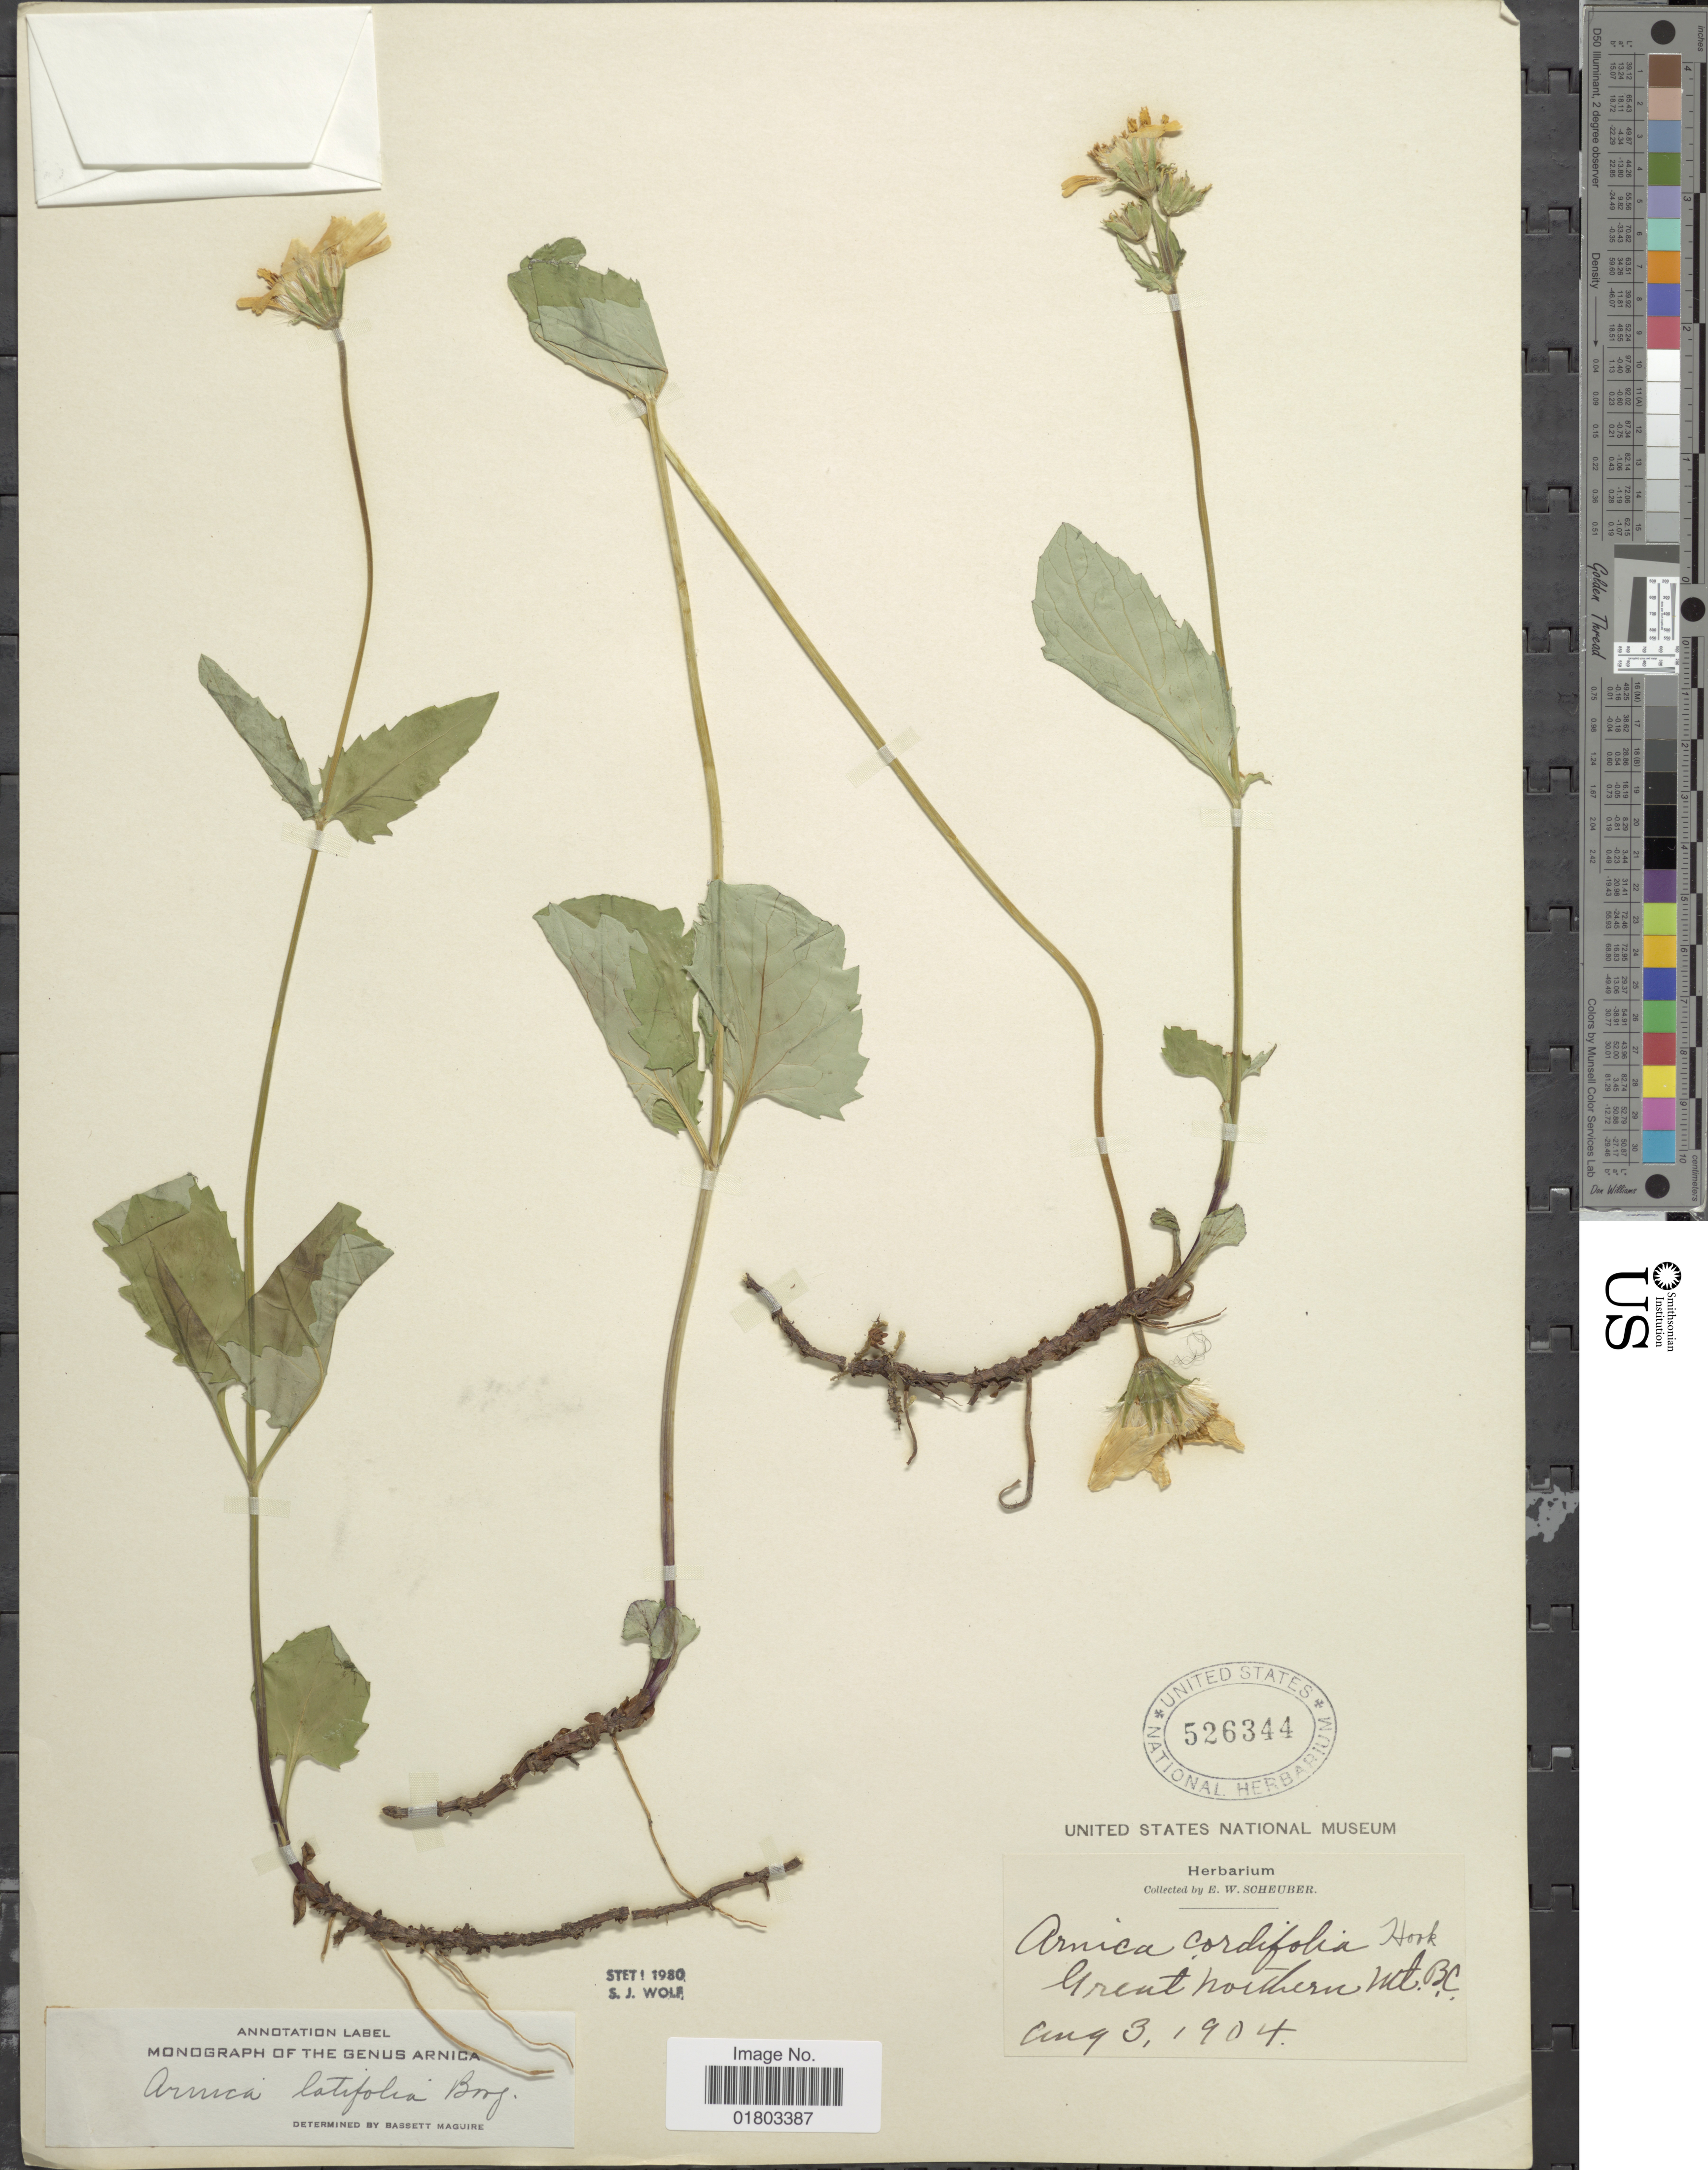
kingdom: Plantae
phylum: Tracheophyta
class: Magnoliopsida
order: Asterales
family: Asteraceae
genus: Arnica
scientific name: Arnica latifolia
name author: Bong.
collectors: E. Scheuber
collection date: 1904-08-03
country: Canada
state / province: British Columbia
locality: Grant Northern Mt B.C.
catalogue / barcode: US 526344